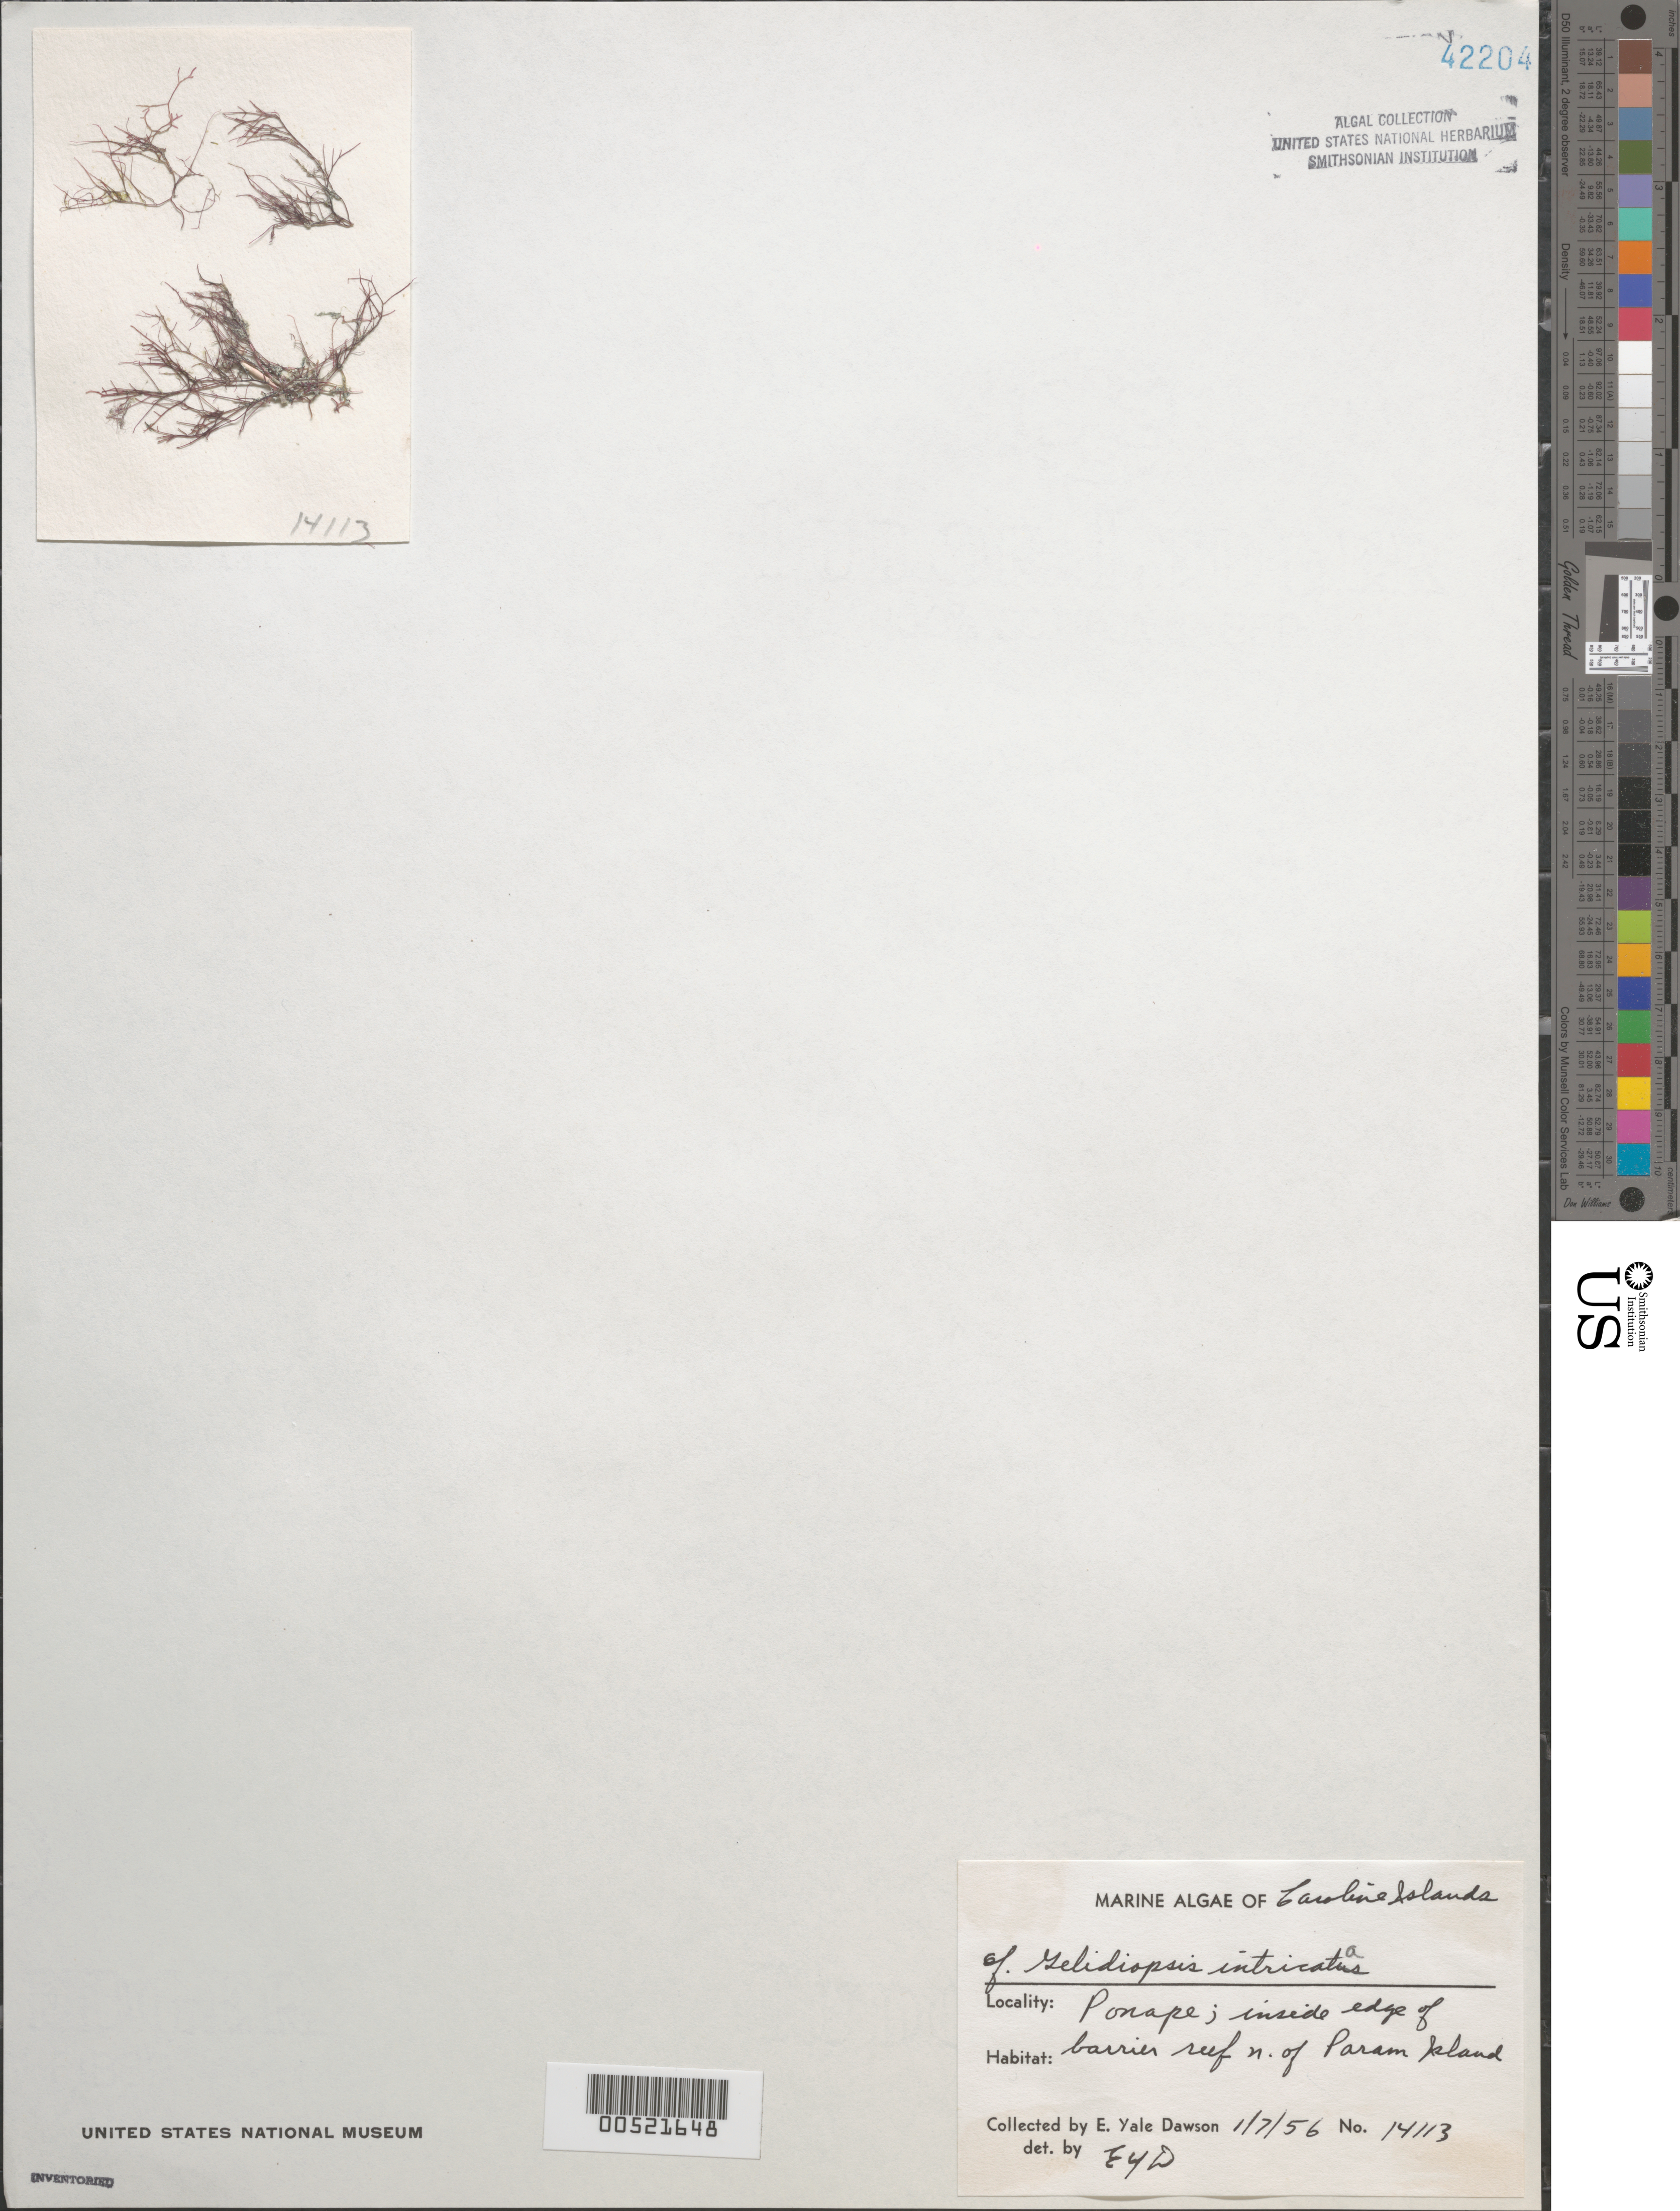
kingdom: Plantae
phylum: Rhodophyta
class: Florideophyceae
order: Rhodymeniales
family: Lomentariaceae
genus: Ceratodictyon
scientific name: Ceratodictyon intricatum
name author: (C. Agardh) R.E. Norris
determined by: Algae name updating Project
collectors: E. Y. Dawson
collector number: EYD 14113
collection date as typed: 07 Jan 1956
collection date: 1956-01-07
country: Micronesia, Federated States of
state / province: Pohnpei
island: Pohnpei [Ponape]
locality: Reef north of Param Island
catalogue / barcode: US 42204